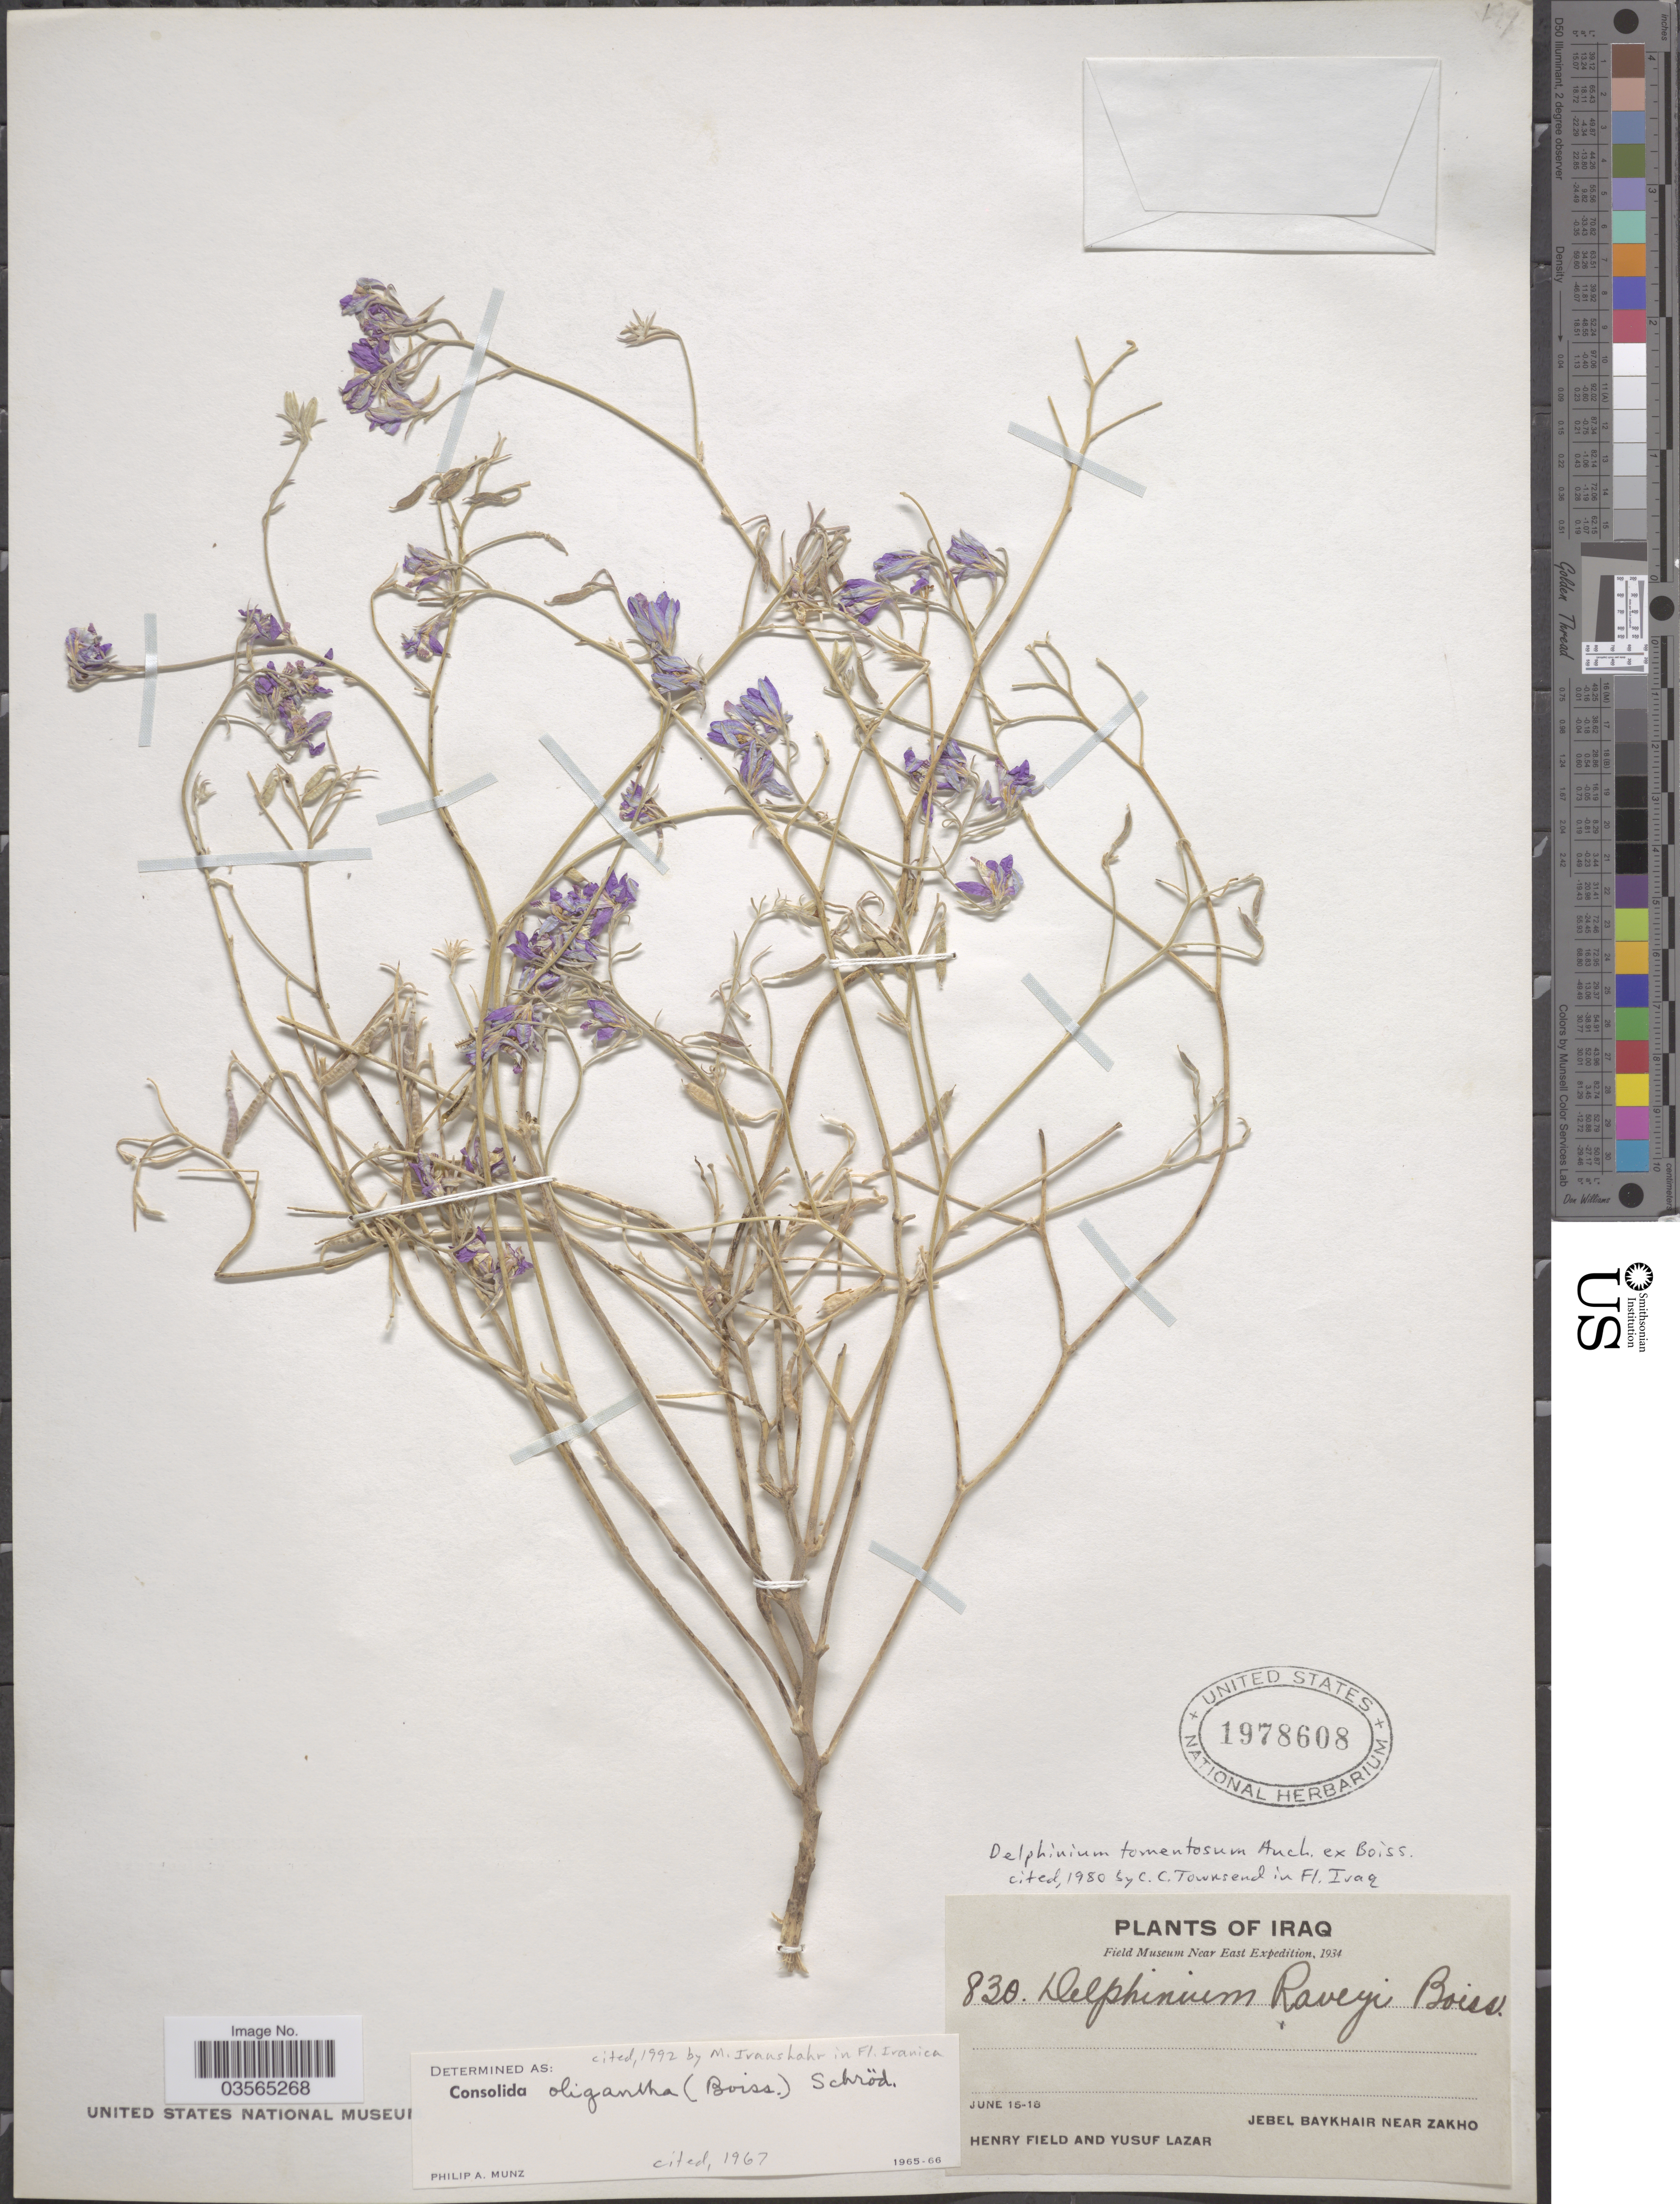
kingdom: Plantae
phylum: Tracheophyta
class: Magnoliopsida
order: Ranunculales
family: Ranunculaceae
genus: Delphinium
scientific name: Delphinium oliganthum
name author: Boiss.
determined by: Strong, Mark T., (BOT), Smithsonian Institution - National Museum of Natural History (UNITED STATES)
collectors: H. Field & Y. Lazar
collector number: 830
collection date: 1934-06-15/1934-06-18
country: Iraq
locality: Jebel Baykhair near Zakho.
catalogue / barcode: US 1978608